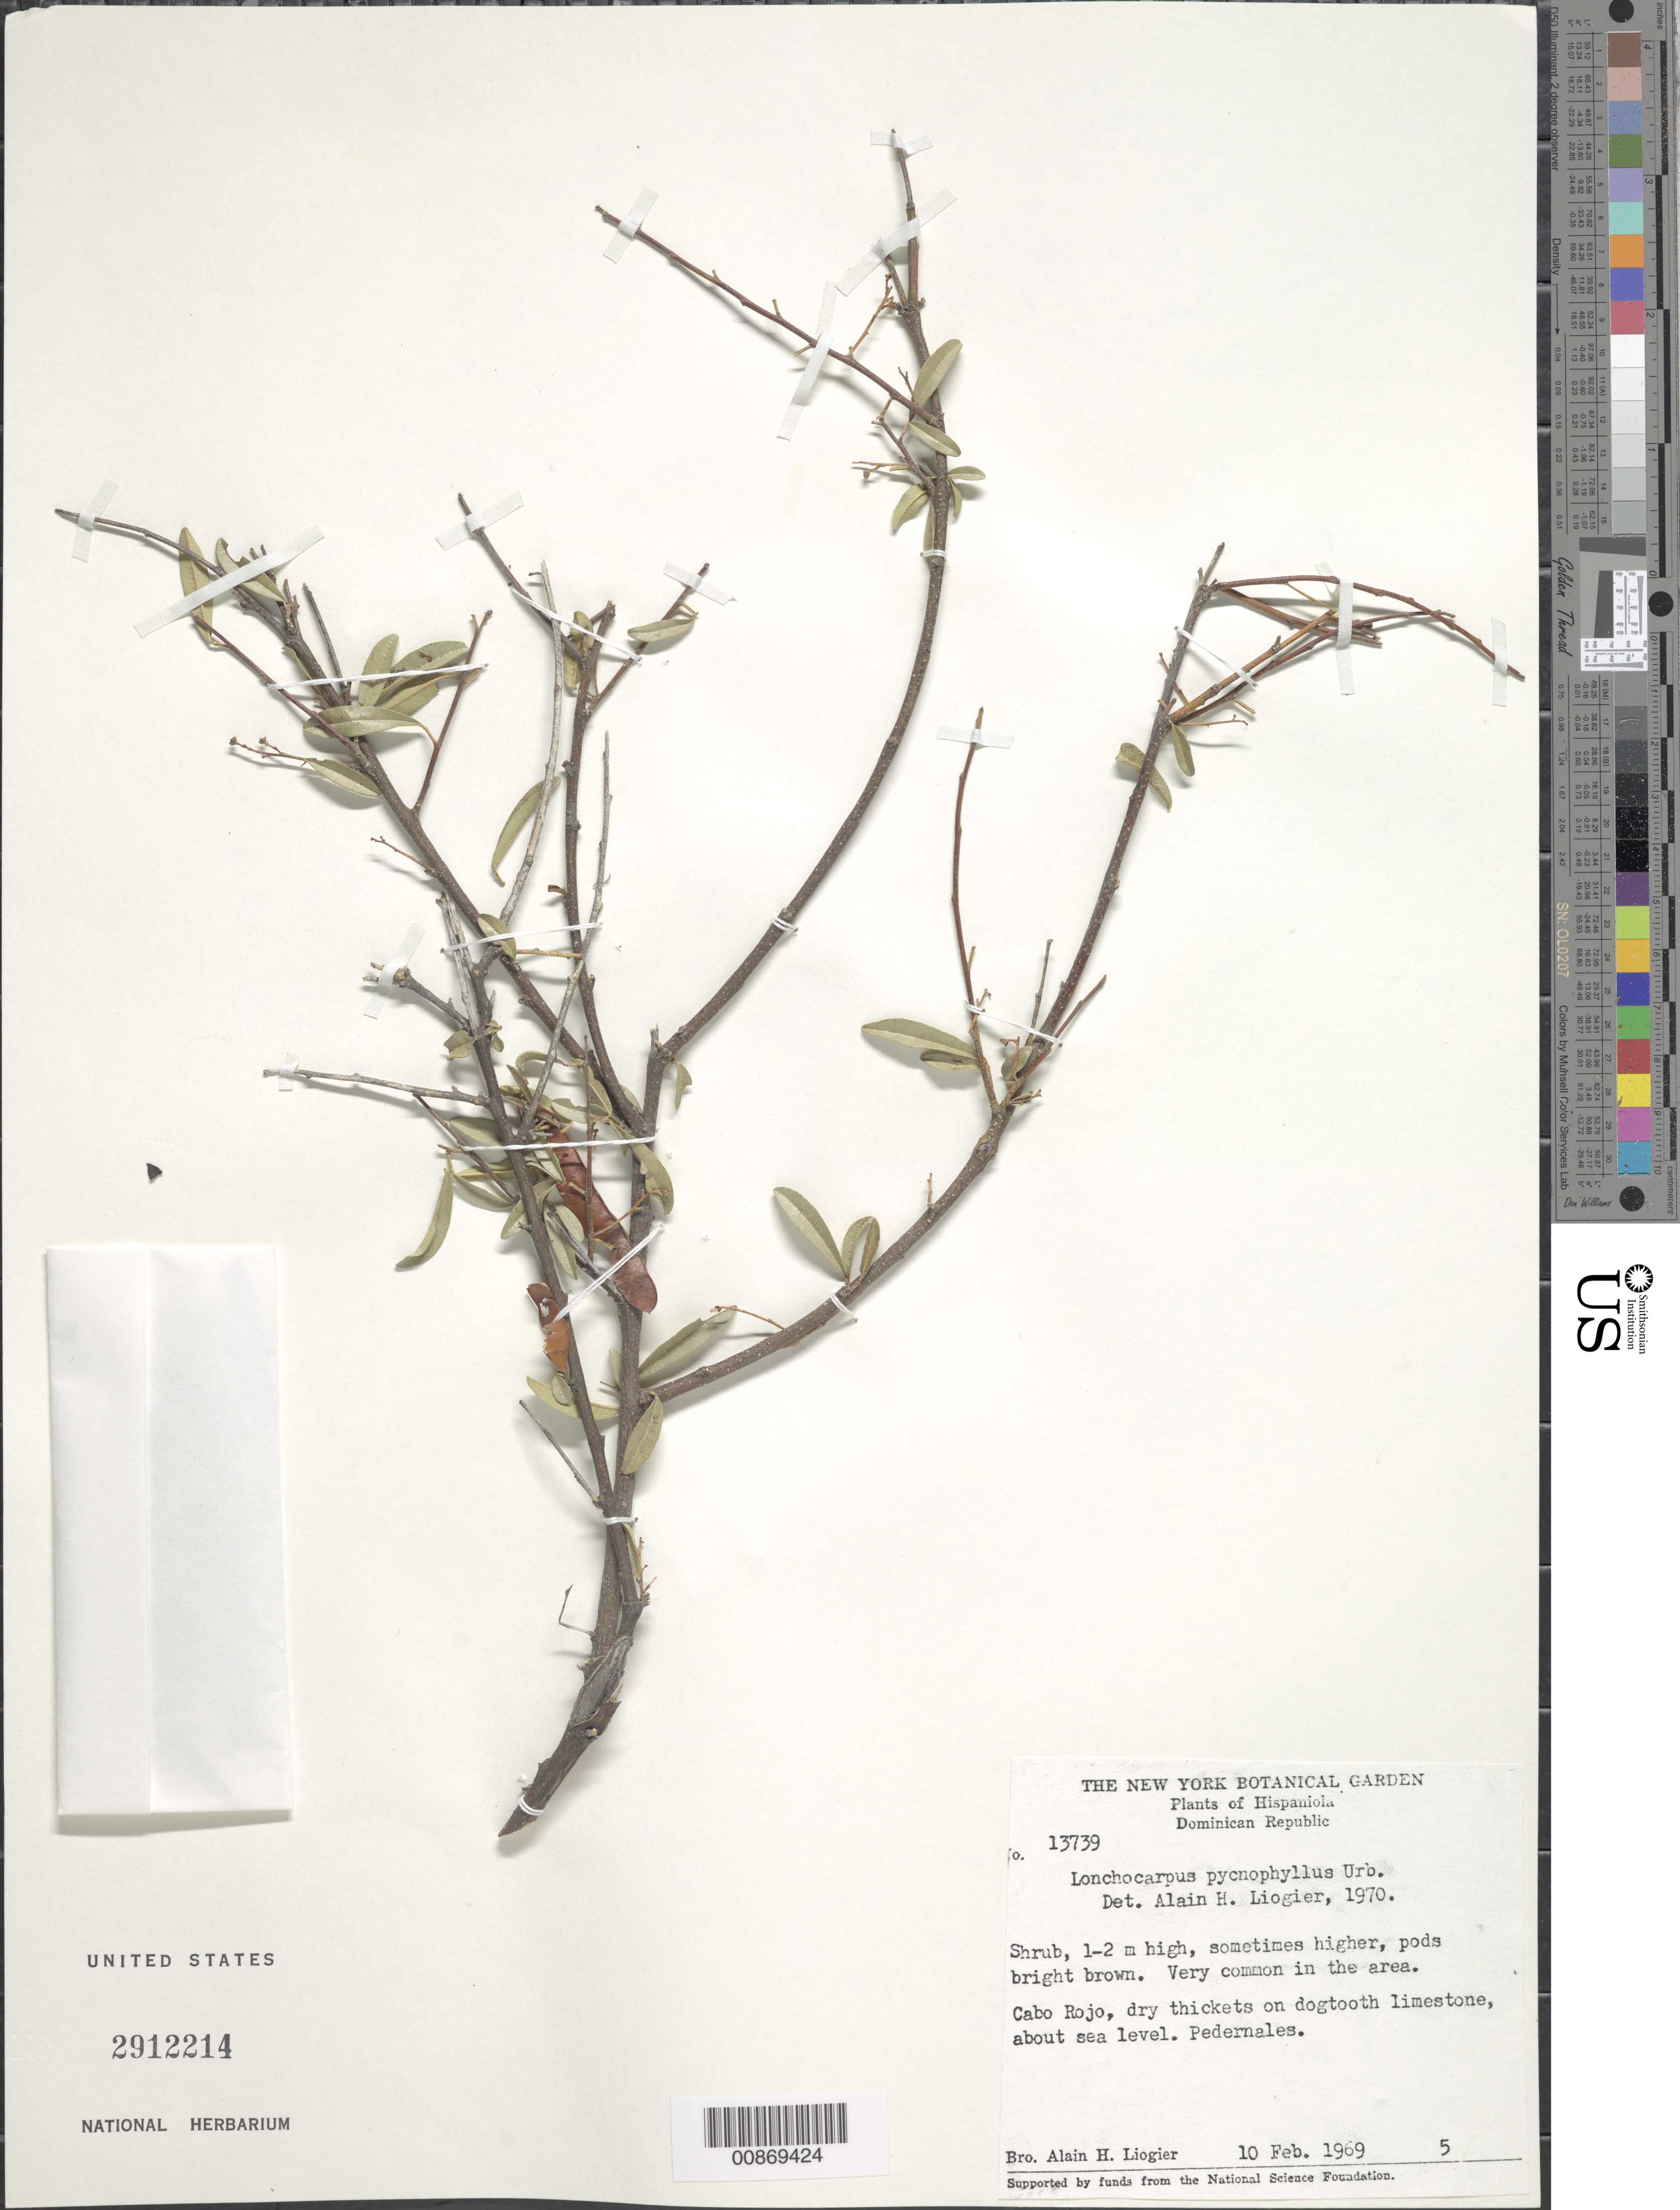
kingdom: Plantae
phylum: Tracheophyta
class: Magnoliopsida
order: Fabales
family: Fabaceae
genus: Lonchocarpus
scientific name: Lonchocarpus pycnophyllus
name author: Urb.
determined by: Liogier, Alain H.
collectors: A. H. Liogier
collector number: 13739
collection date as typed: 10 Feb 1969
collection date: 1969-02-10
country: Dominican Republic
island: Hispaniola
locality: Cabo Rojo. Pedernales.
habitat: Dry thickets on dogtooth limestone.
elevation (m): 0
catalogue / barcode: US 2912214